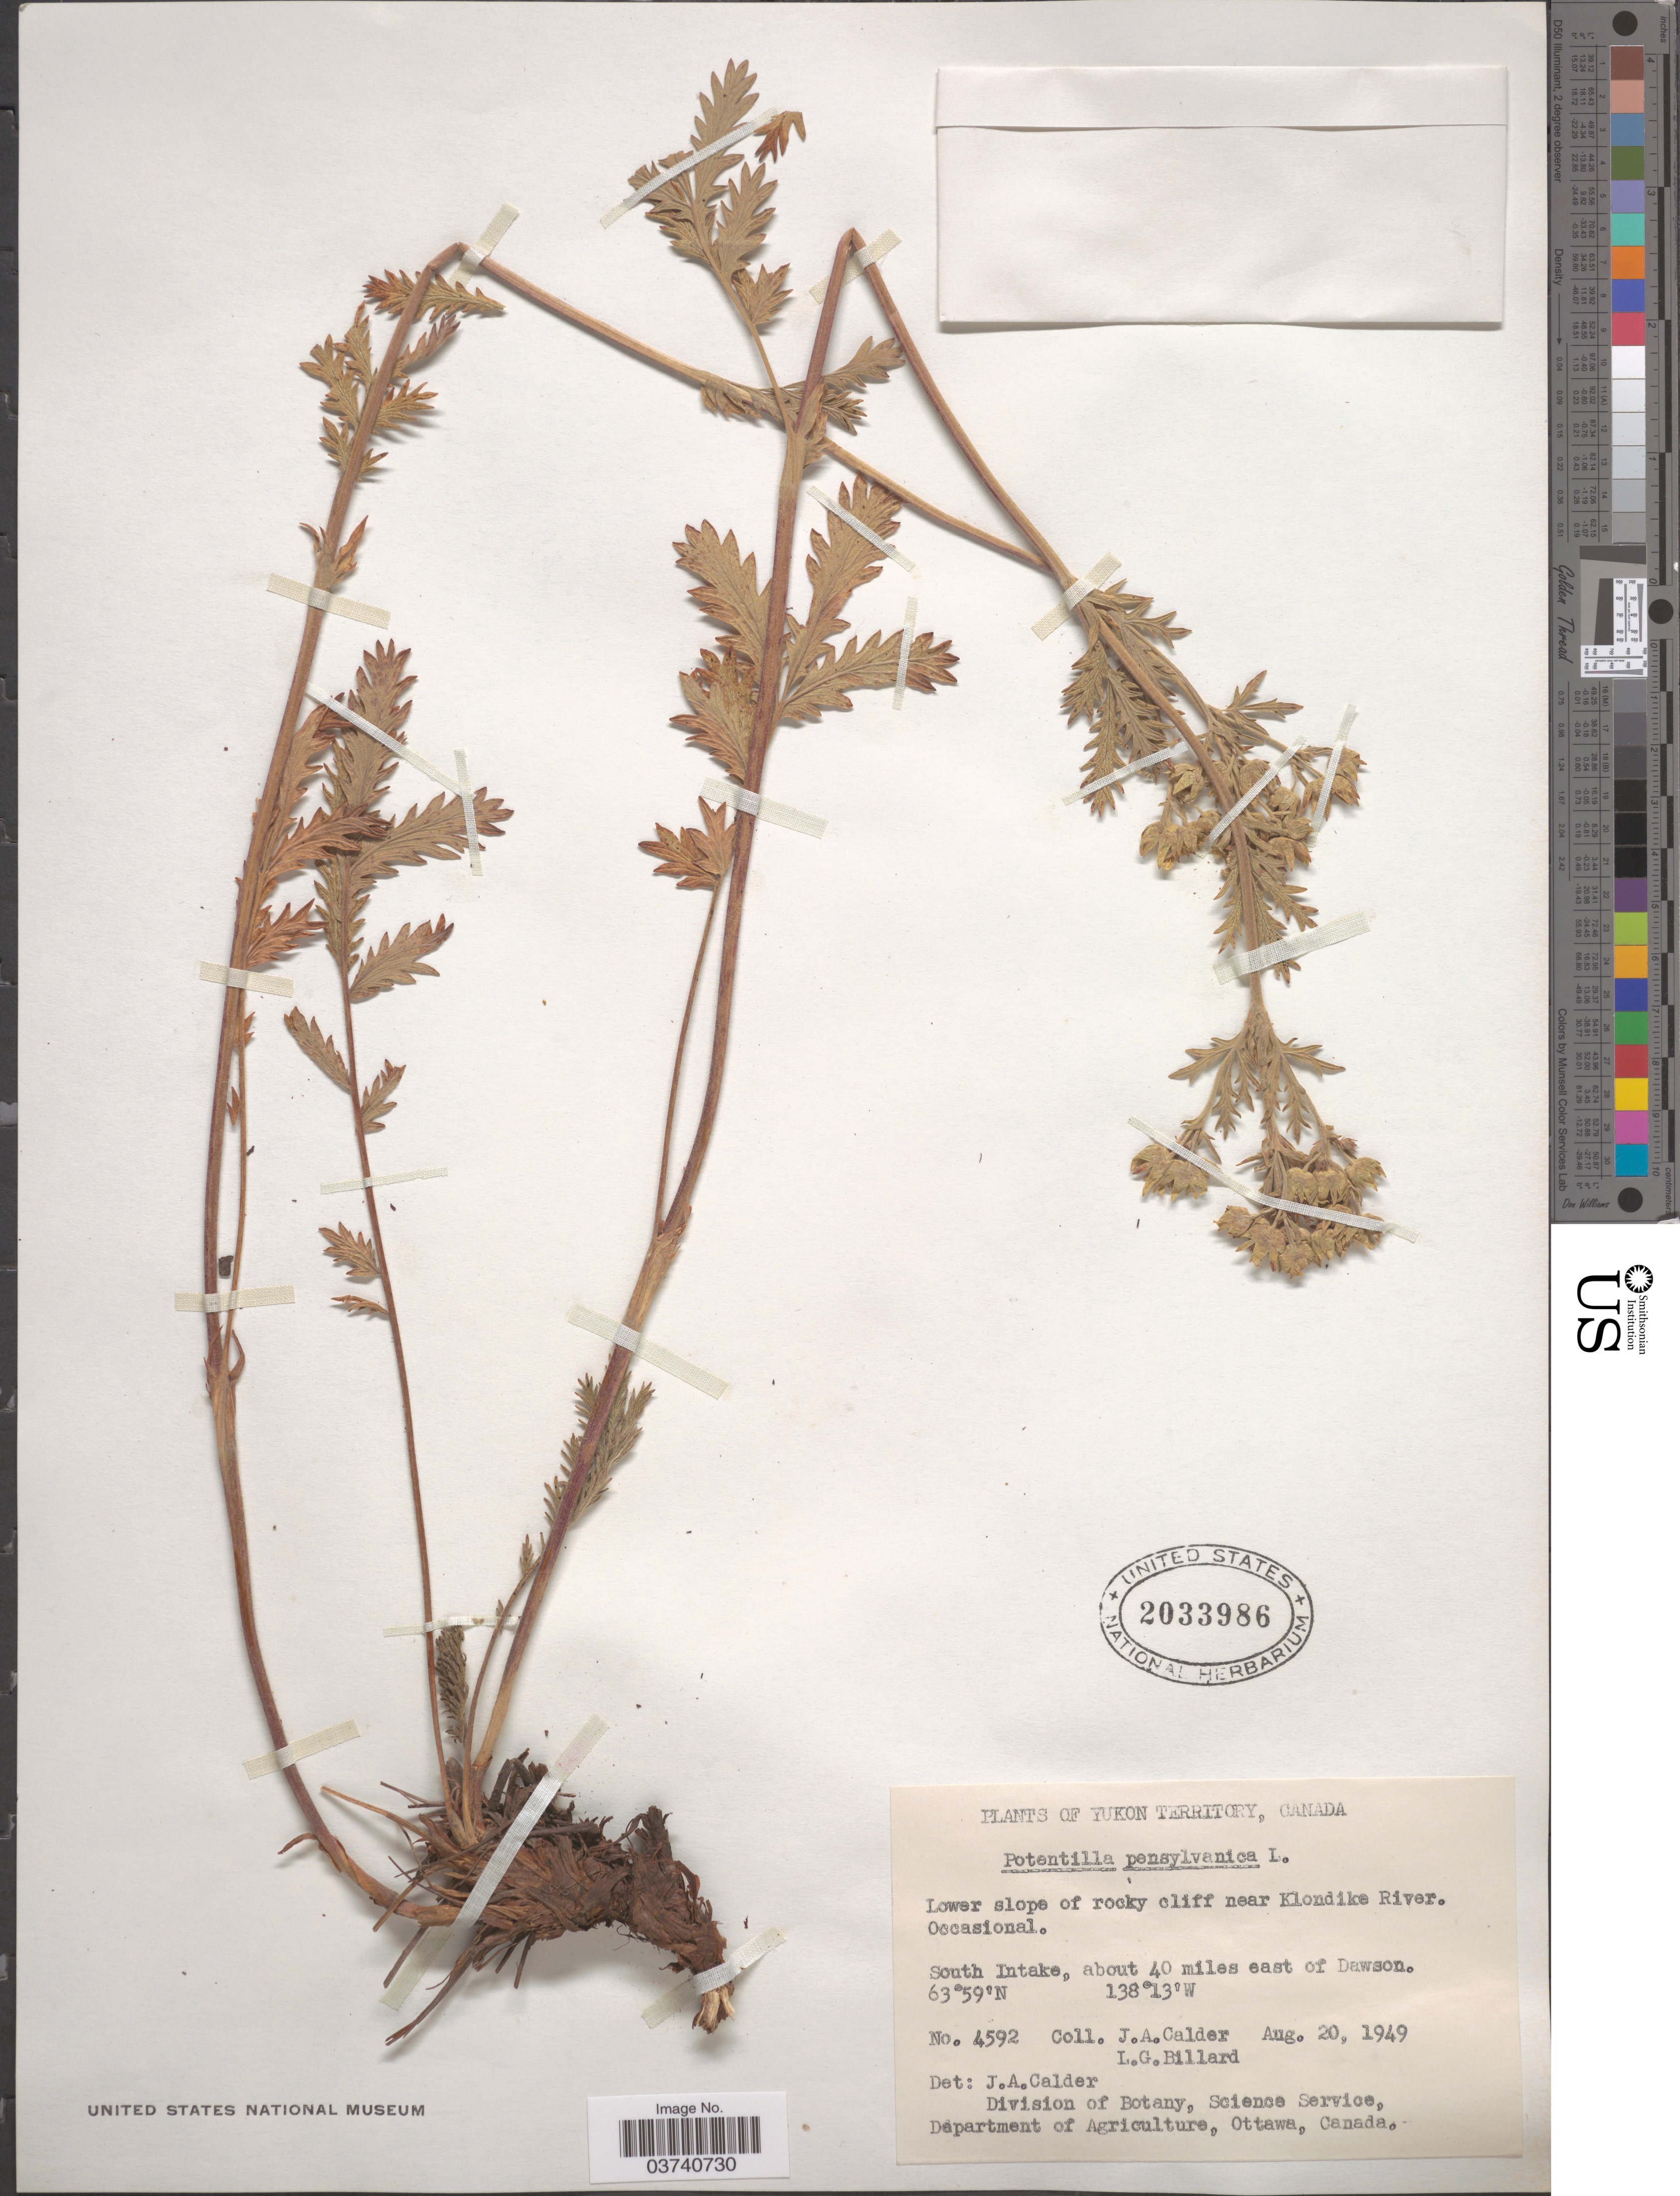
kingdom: Plantae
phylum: Tracheophyta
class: Magnoliopsida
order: Rosales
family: Rosaceae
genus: Potentilla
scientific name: Potentilla pensylvanica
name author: L.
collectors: J. A. Calder & L. Billard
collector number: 4592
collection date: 1949-08-20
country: Canada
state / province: Yukon Territory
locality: Lower slope of rocky cliff near Klondike River. South Intake, about 40 miles east of Dawson.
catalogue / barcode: US 2033986